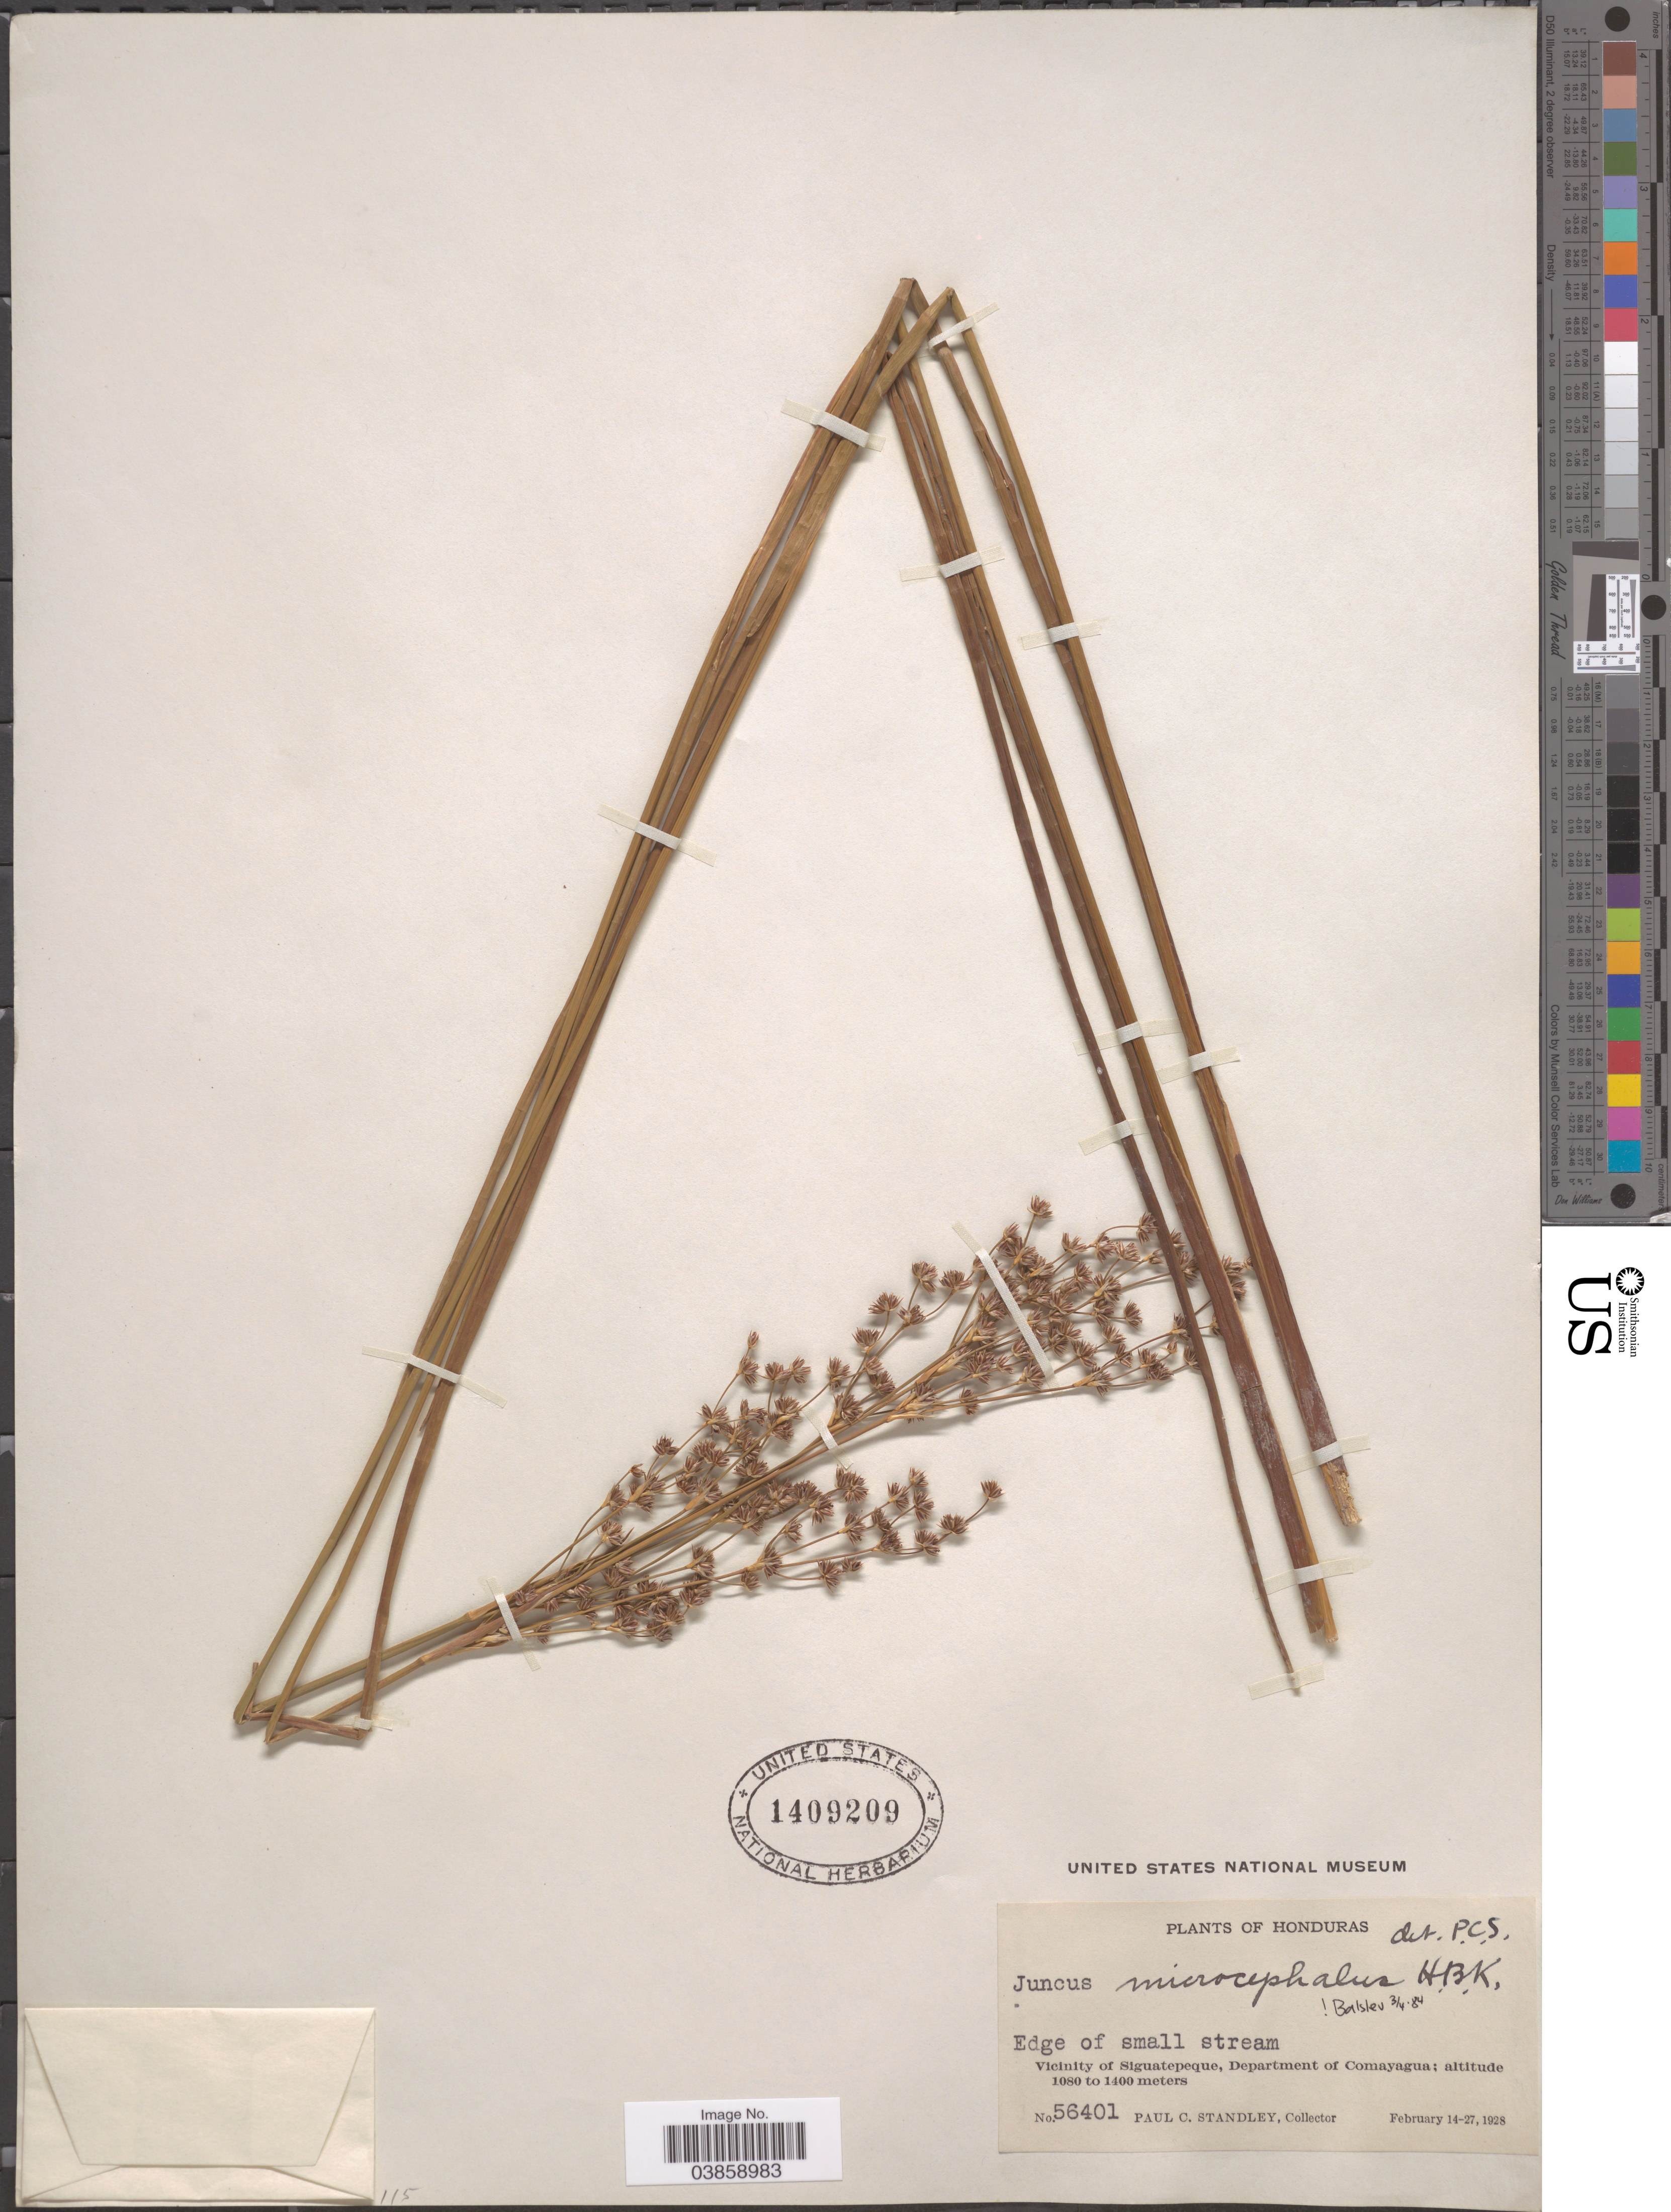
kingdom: Plantae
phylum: Tracheophyta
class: Liliopsida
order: Poales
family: Juncaceae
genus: Juncus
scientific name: Juncus microcephalus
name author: Kunth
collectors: P. C. Standley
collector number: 56401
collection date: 1928-02-14/1928-02-27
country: Honduras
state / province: Comayagua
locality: Vicinity of Siguatepeque, Department of Comayagua.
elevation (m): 1080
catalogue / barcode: US 1409209